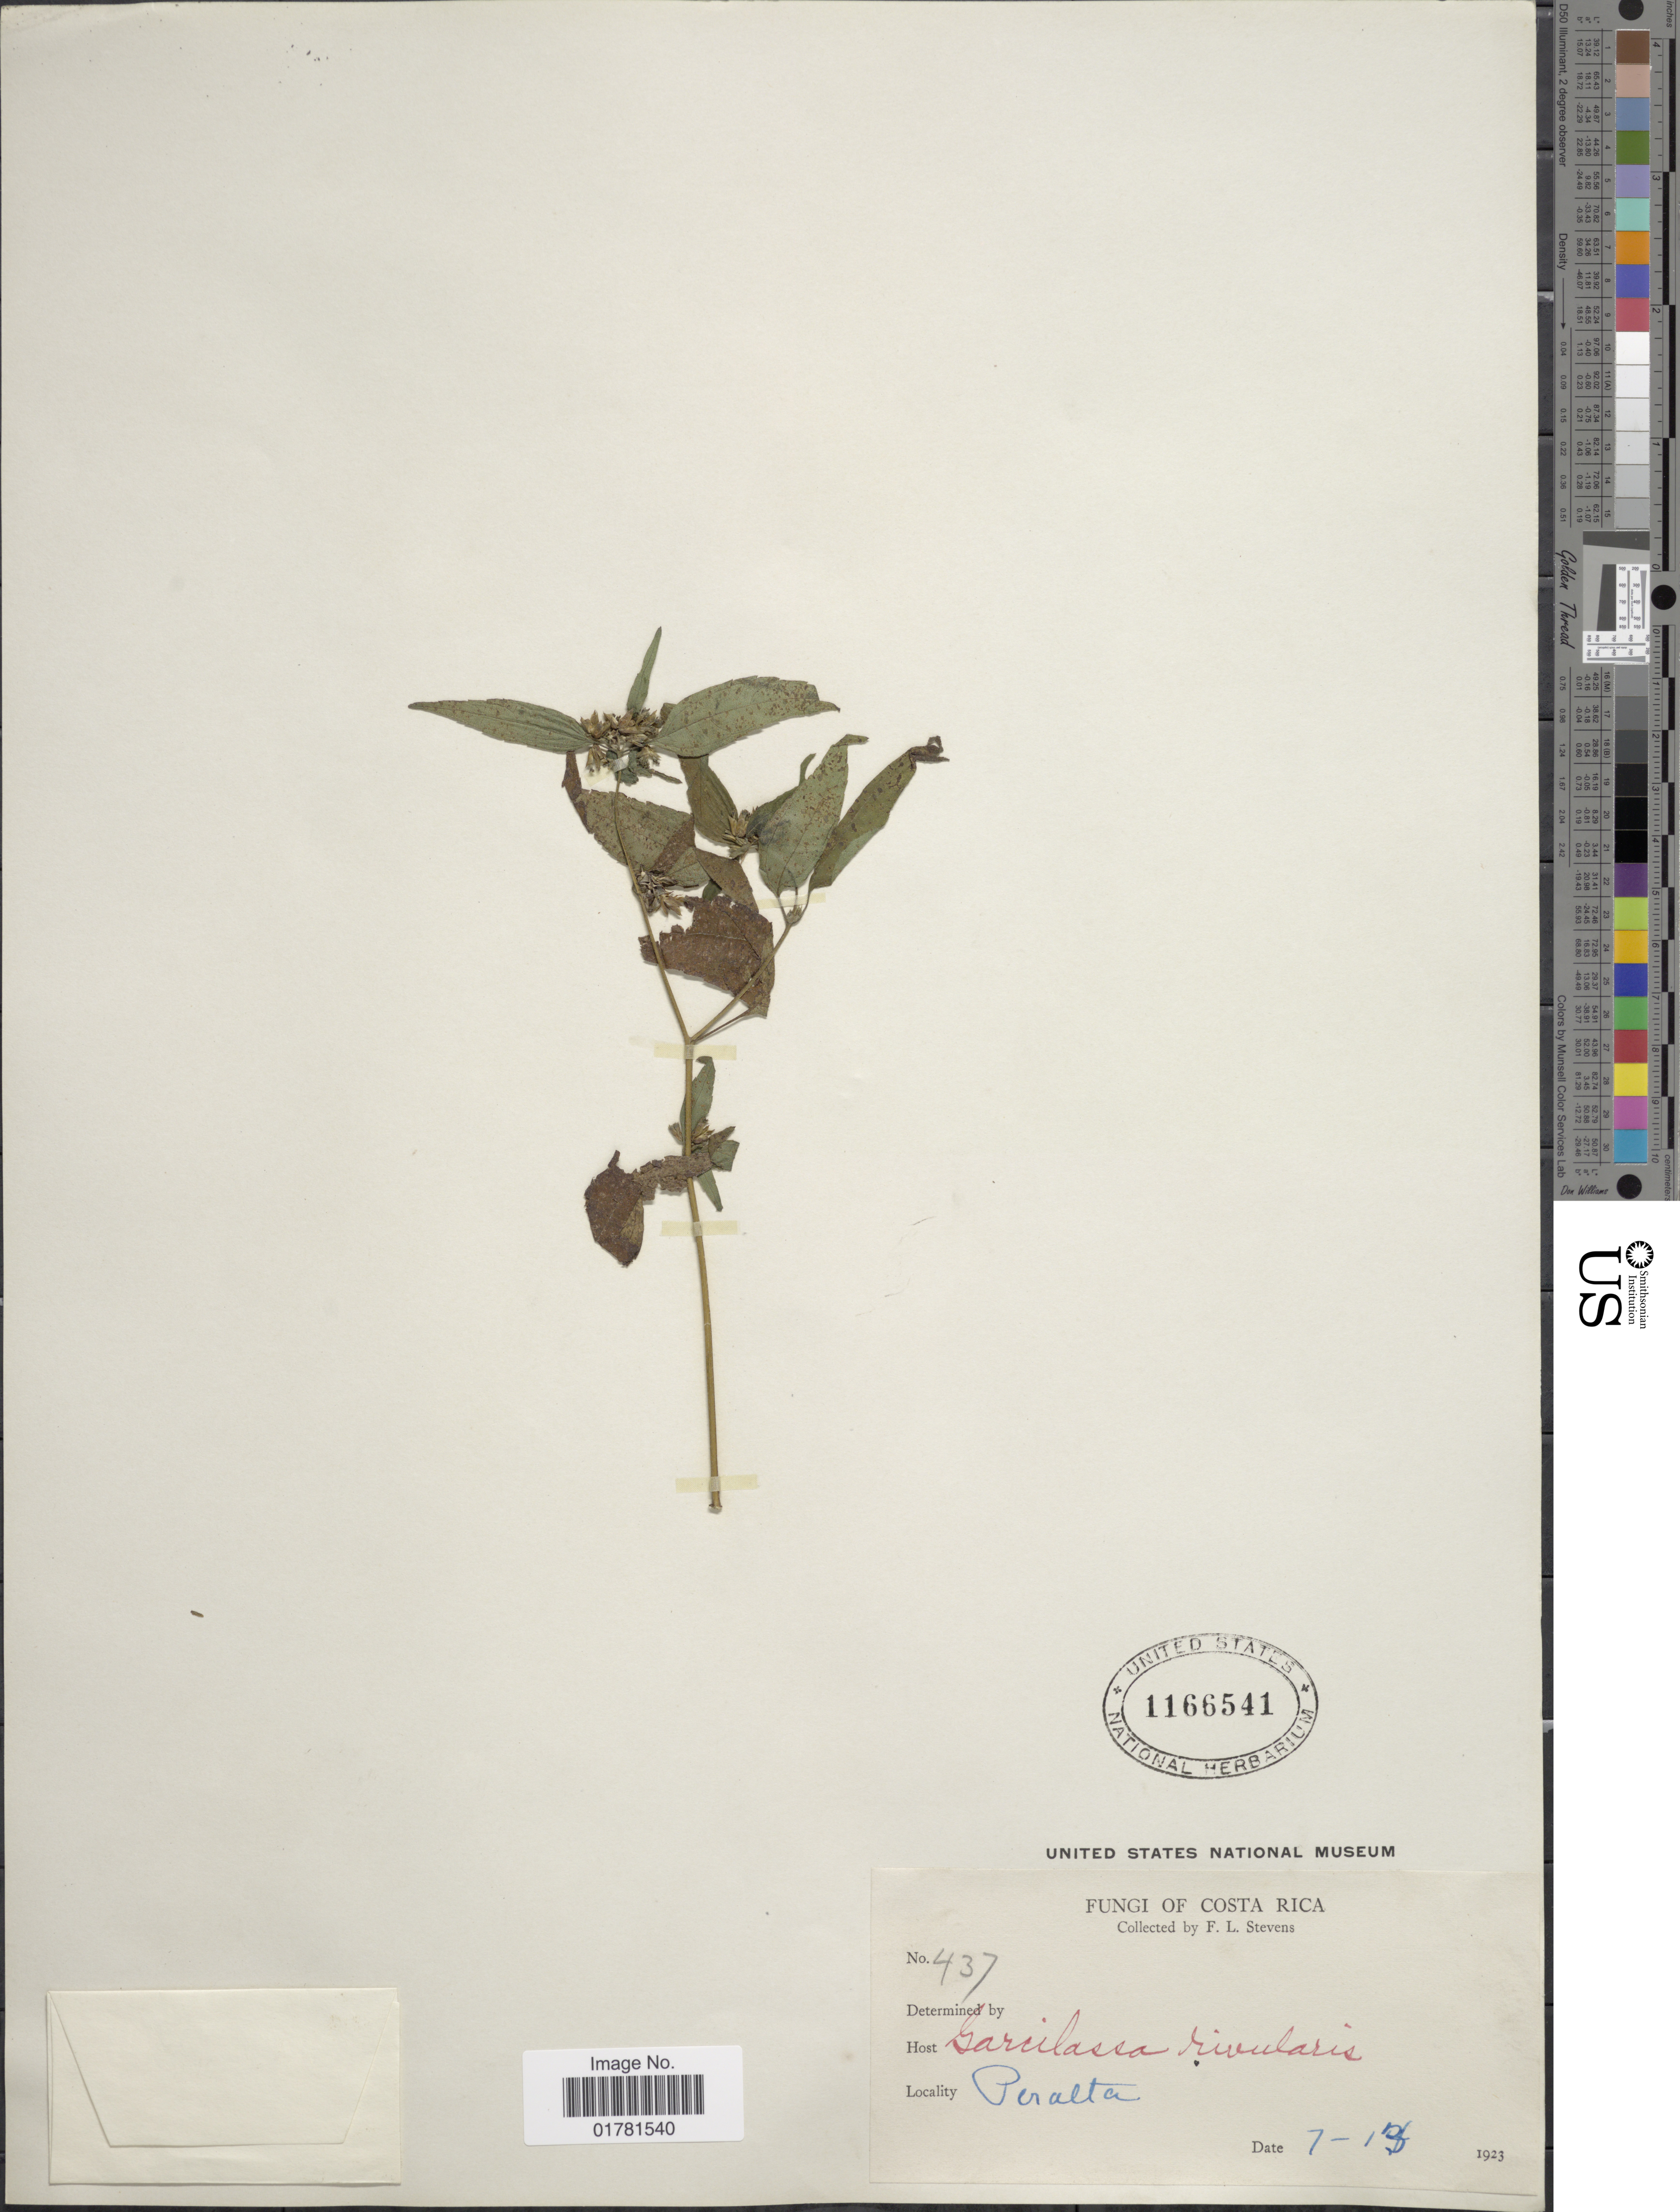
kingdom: Plantae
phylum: Tracheophyta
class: Magnoliopsida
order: Asterales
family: Asteraceae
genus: Garcilassa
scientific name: Garcilassa rivularis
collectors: F. L. Stevens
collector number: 437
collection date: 1923-07-13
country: Costa Rica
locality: Fungi of Costa Rica, Peralta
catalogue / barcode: US 1166541